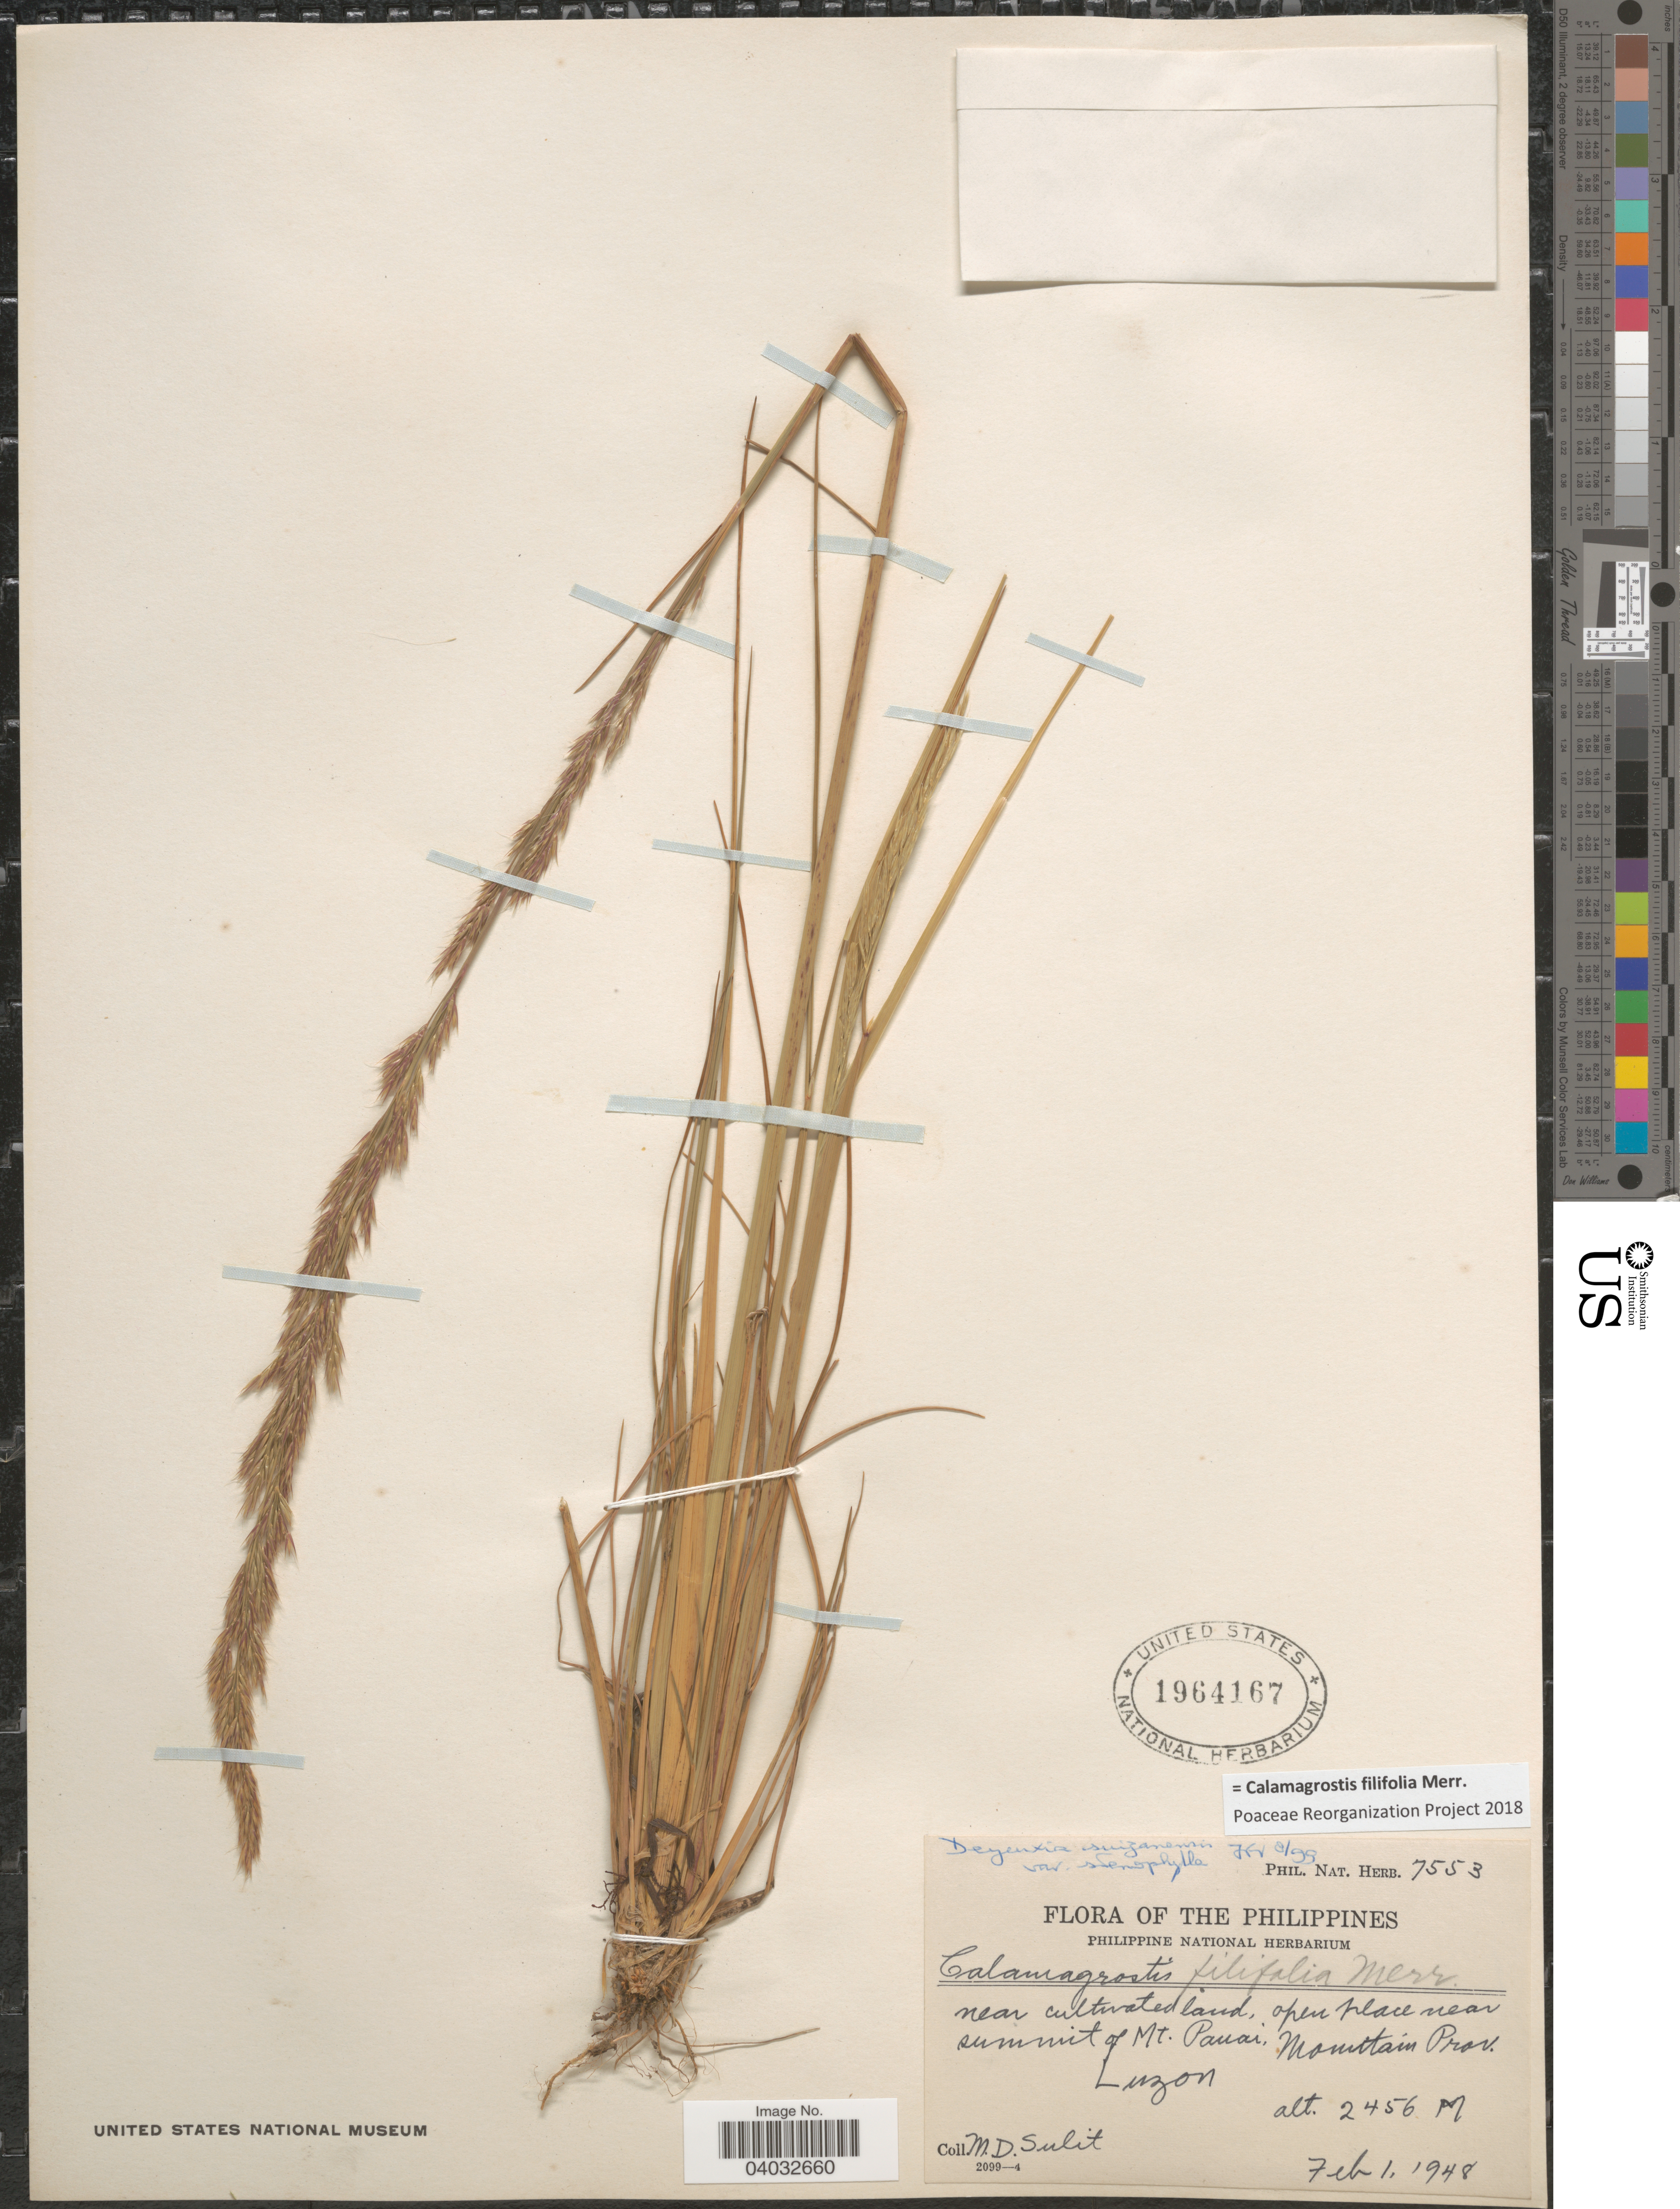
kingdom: Plantae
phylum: Tracheophyta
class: Liliopsida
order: Poales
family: Poaceae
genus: Calamagrostis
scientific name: Calamagrostis filifolia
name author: Merr.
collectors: M. Sulit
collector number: Phil. Nat. Herb. 7553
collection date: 1948-02-01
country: Philippines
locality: The Philippines. Near cultivated land, open place near summit of Mt. Panai, Mountain Prov., Luzon.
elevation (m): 2456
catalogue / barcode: US 1964167